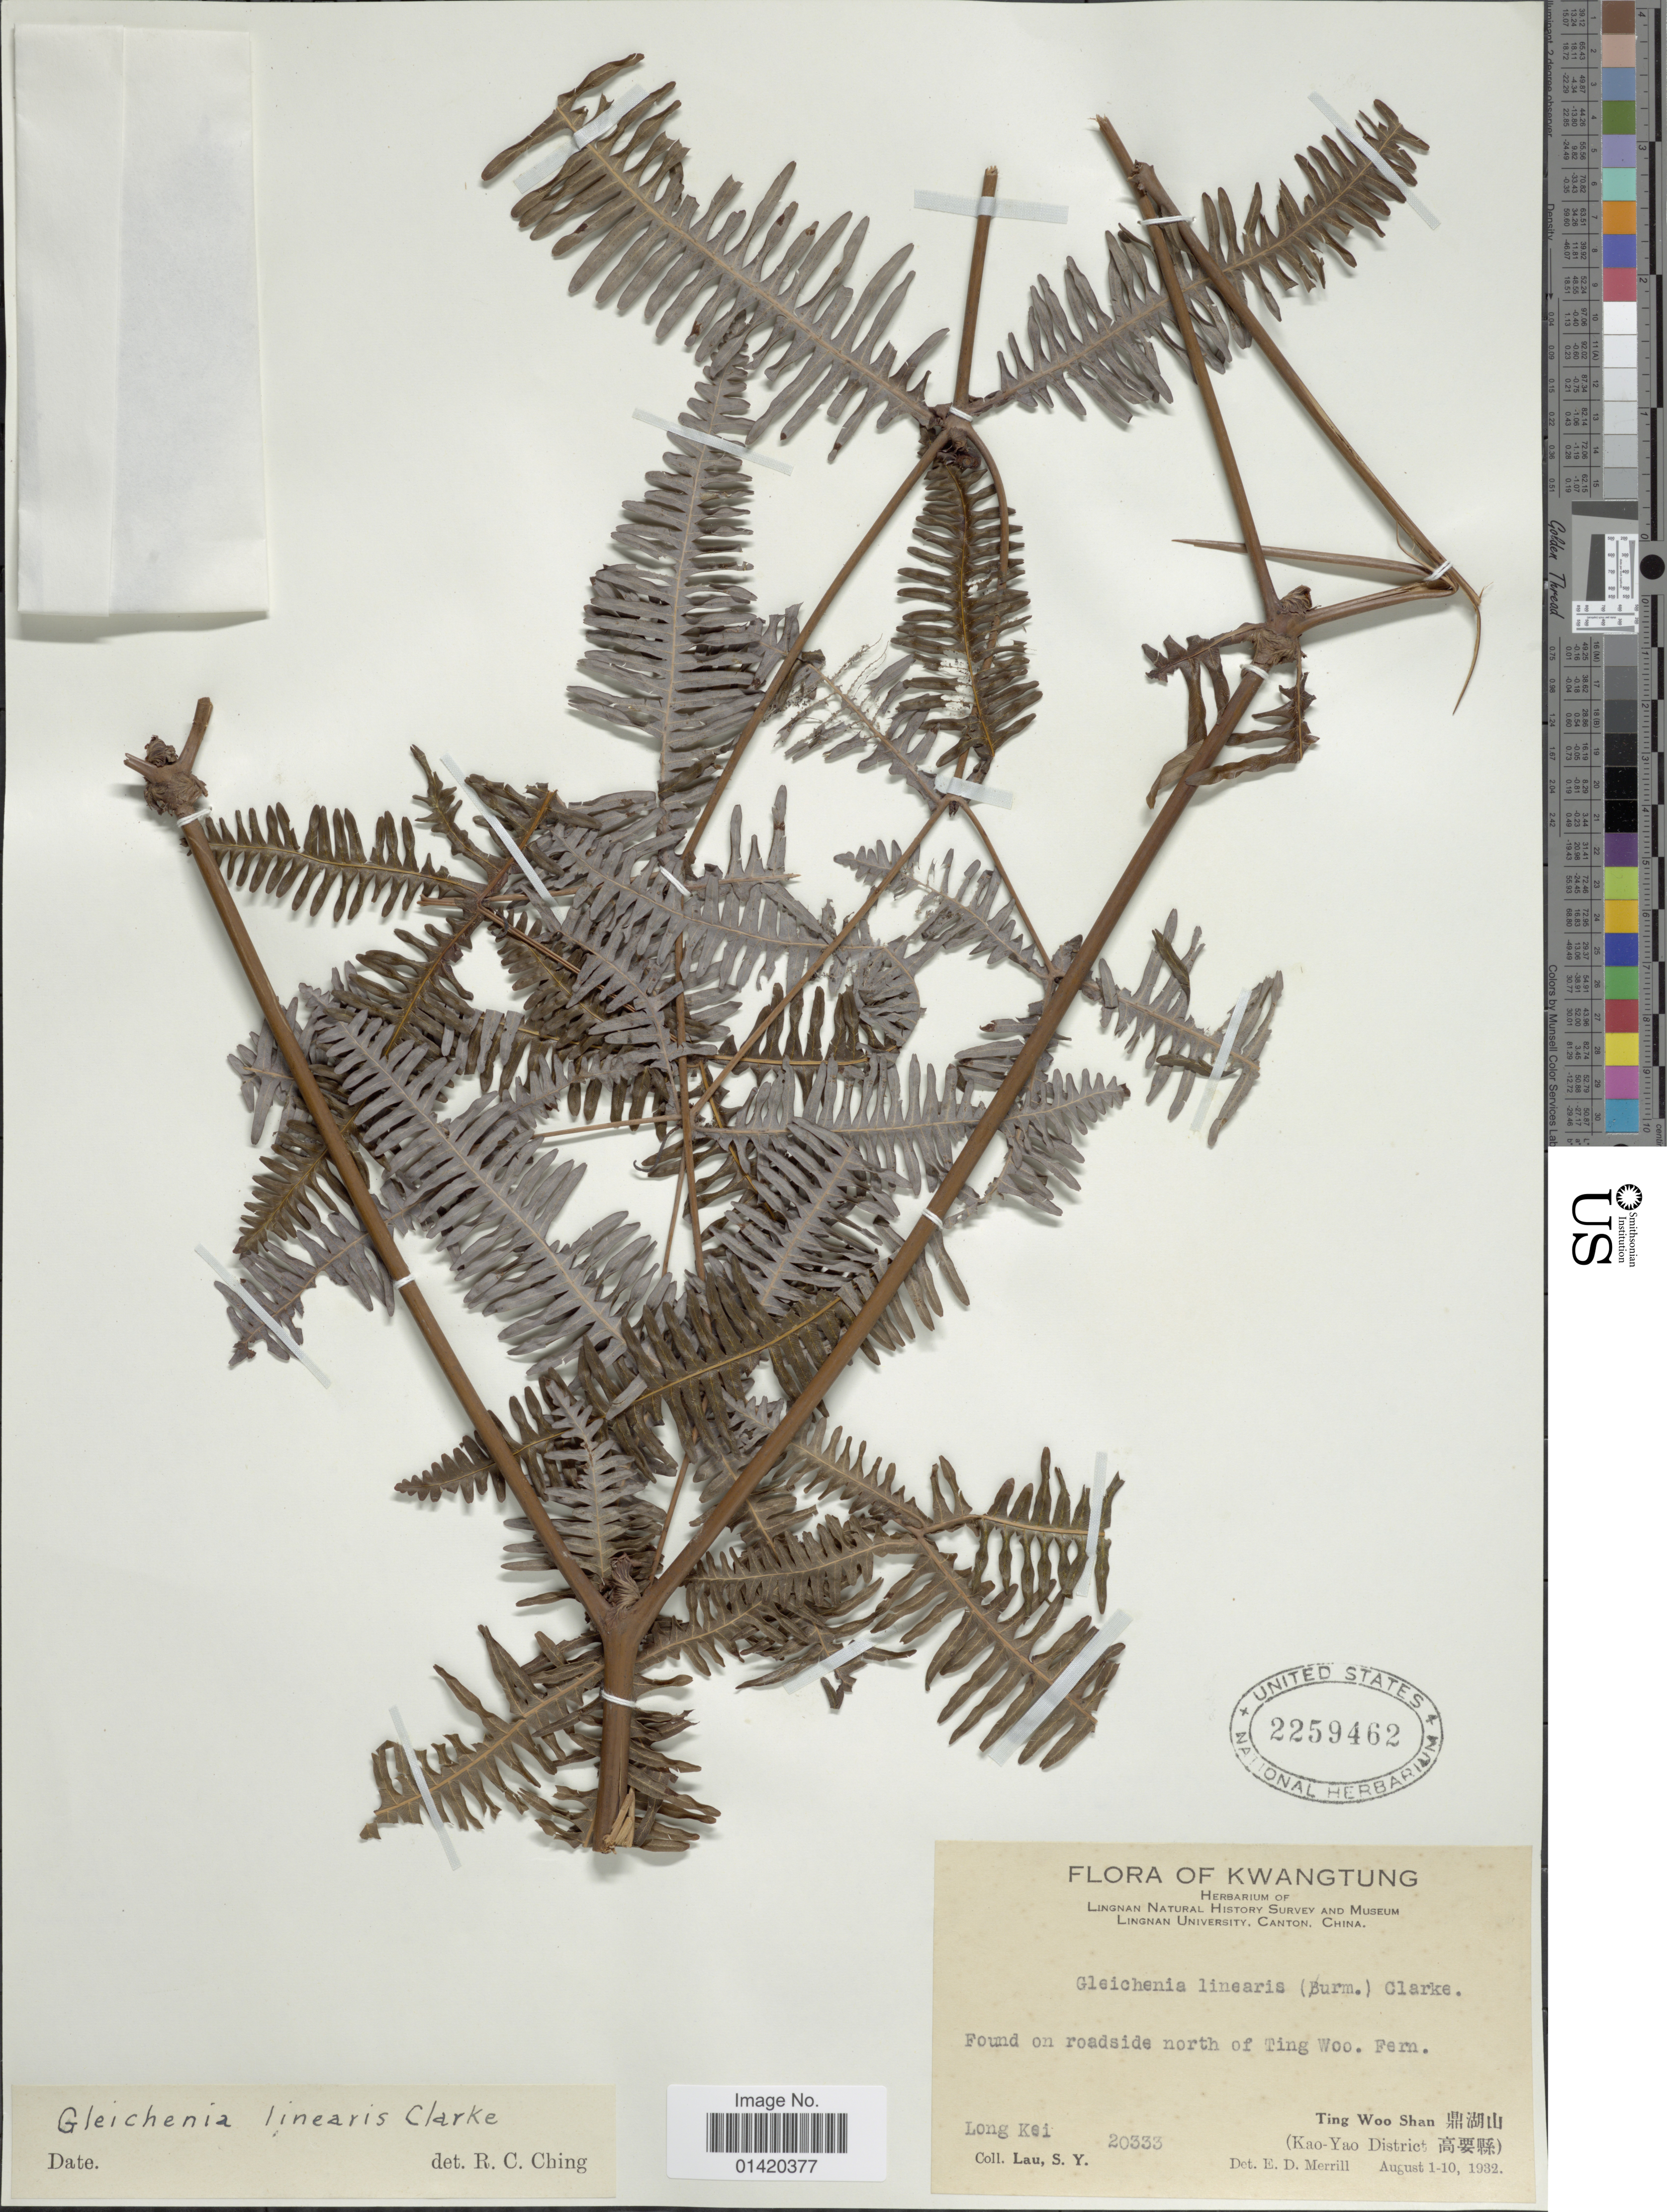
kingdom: Plantae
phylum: Tracheophyta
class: Polypodiopsida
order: Gleicheniales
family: Gleicheniaceae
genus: Dicranopteris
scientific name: Dicranopteris linearis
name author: (Burm. f.) Underw.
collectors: S. Y. Lau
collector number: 20333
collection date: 1932-08-01/1932-08-10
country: China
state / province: Guangdong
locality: Kwatung,Found on roadside north of Ting Woo. Ting Woo Shan (Kao-Yao District) Long Kei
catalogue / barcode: US 2259462